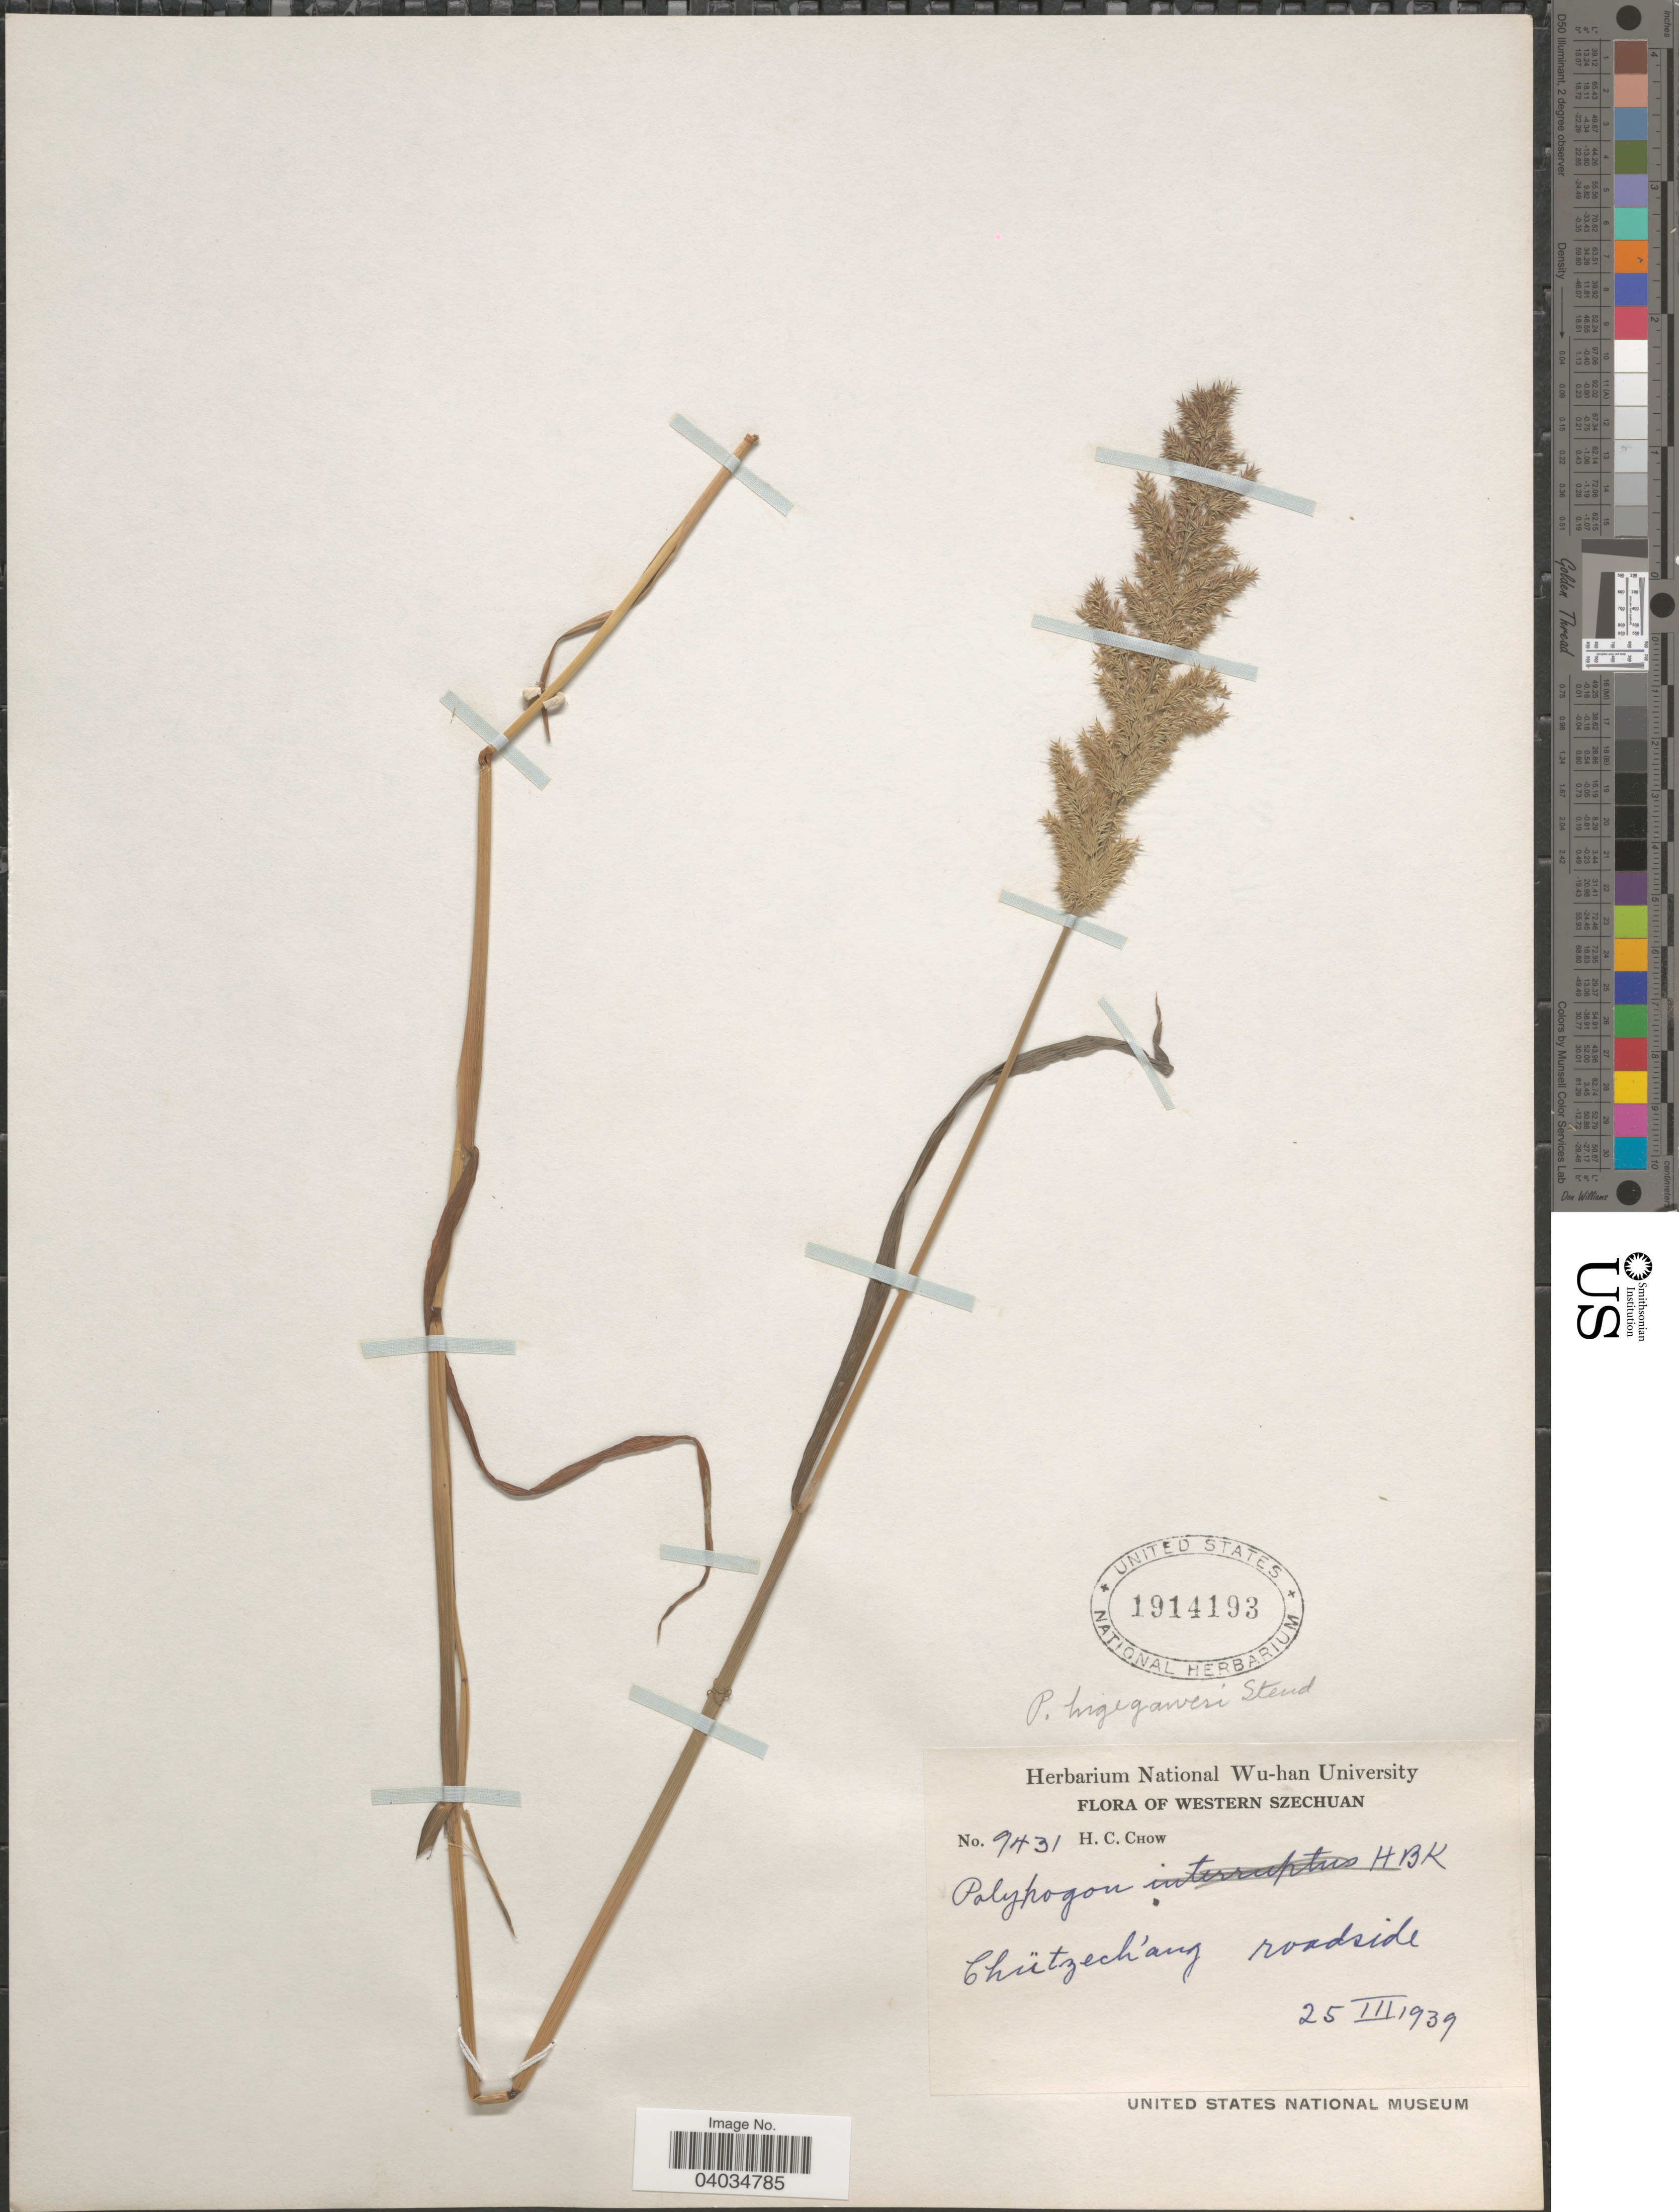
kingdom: Plantae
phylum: Tracheophyta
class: Liliopsida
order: Poales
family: Poaceae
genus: Polypogon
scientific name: Polypogon sp.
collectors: H. Chow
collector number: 9431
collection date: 1939-03-25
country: China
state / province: Sichuan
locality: Western Szechuan. Chützech'ang roadside.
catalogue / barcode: US 1914193